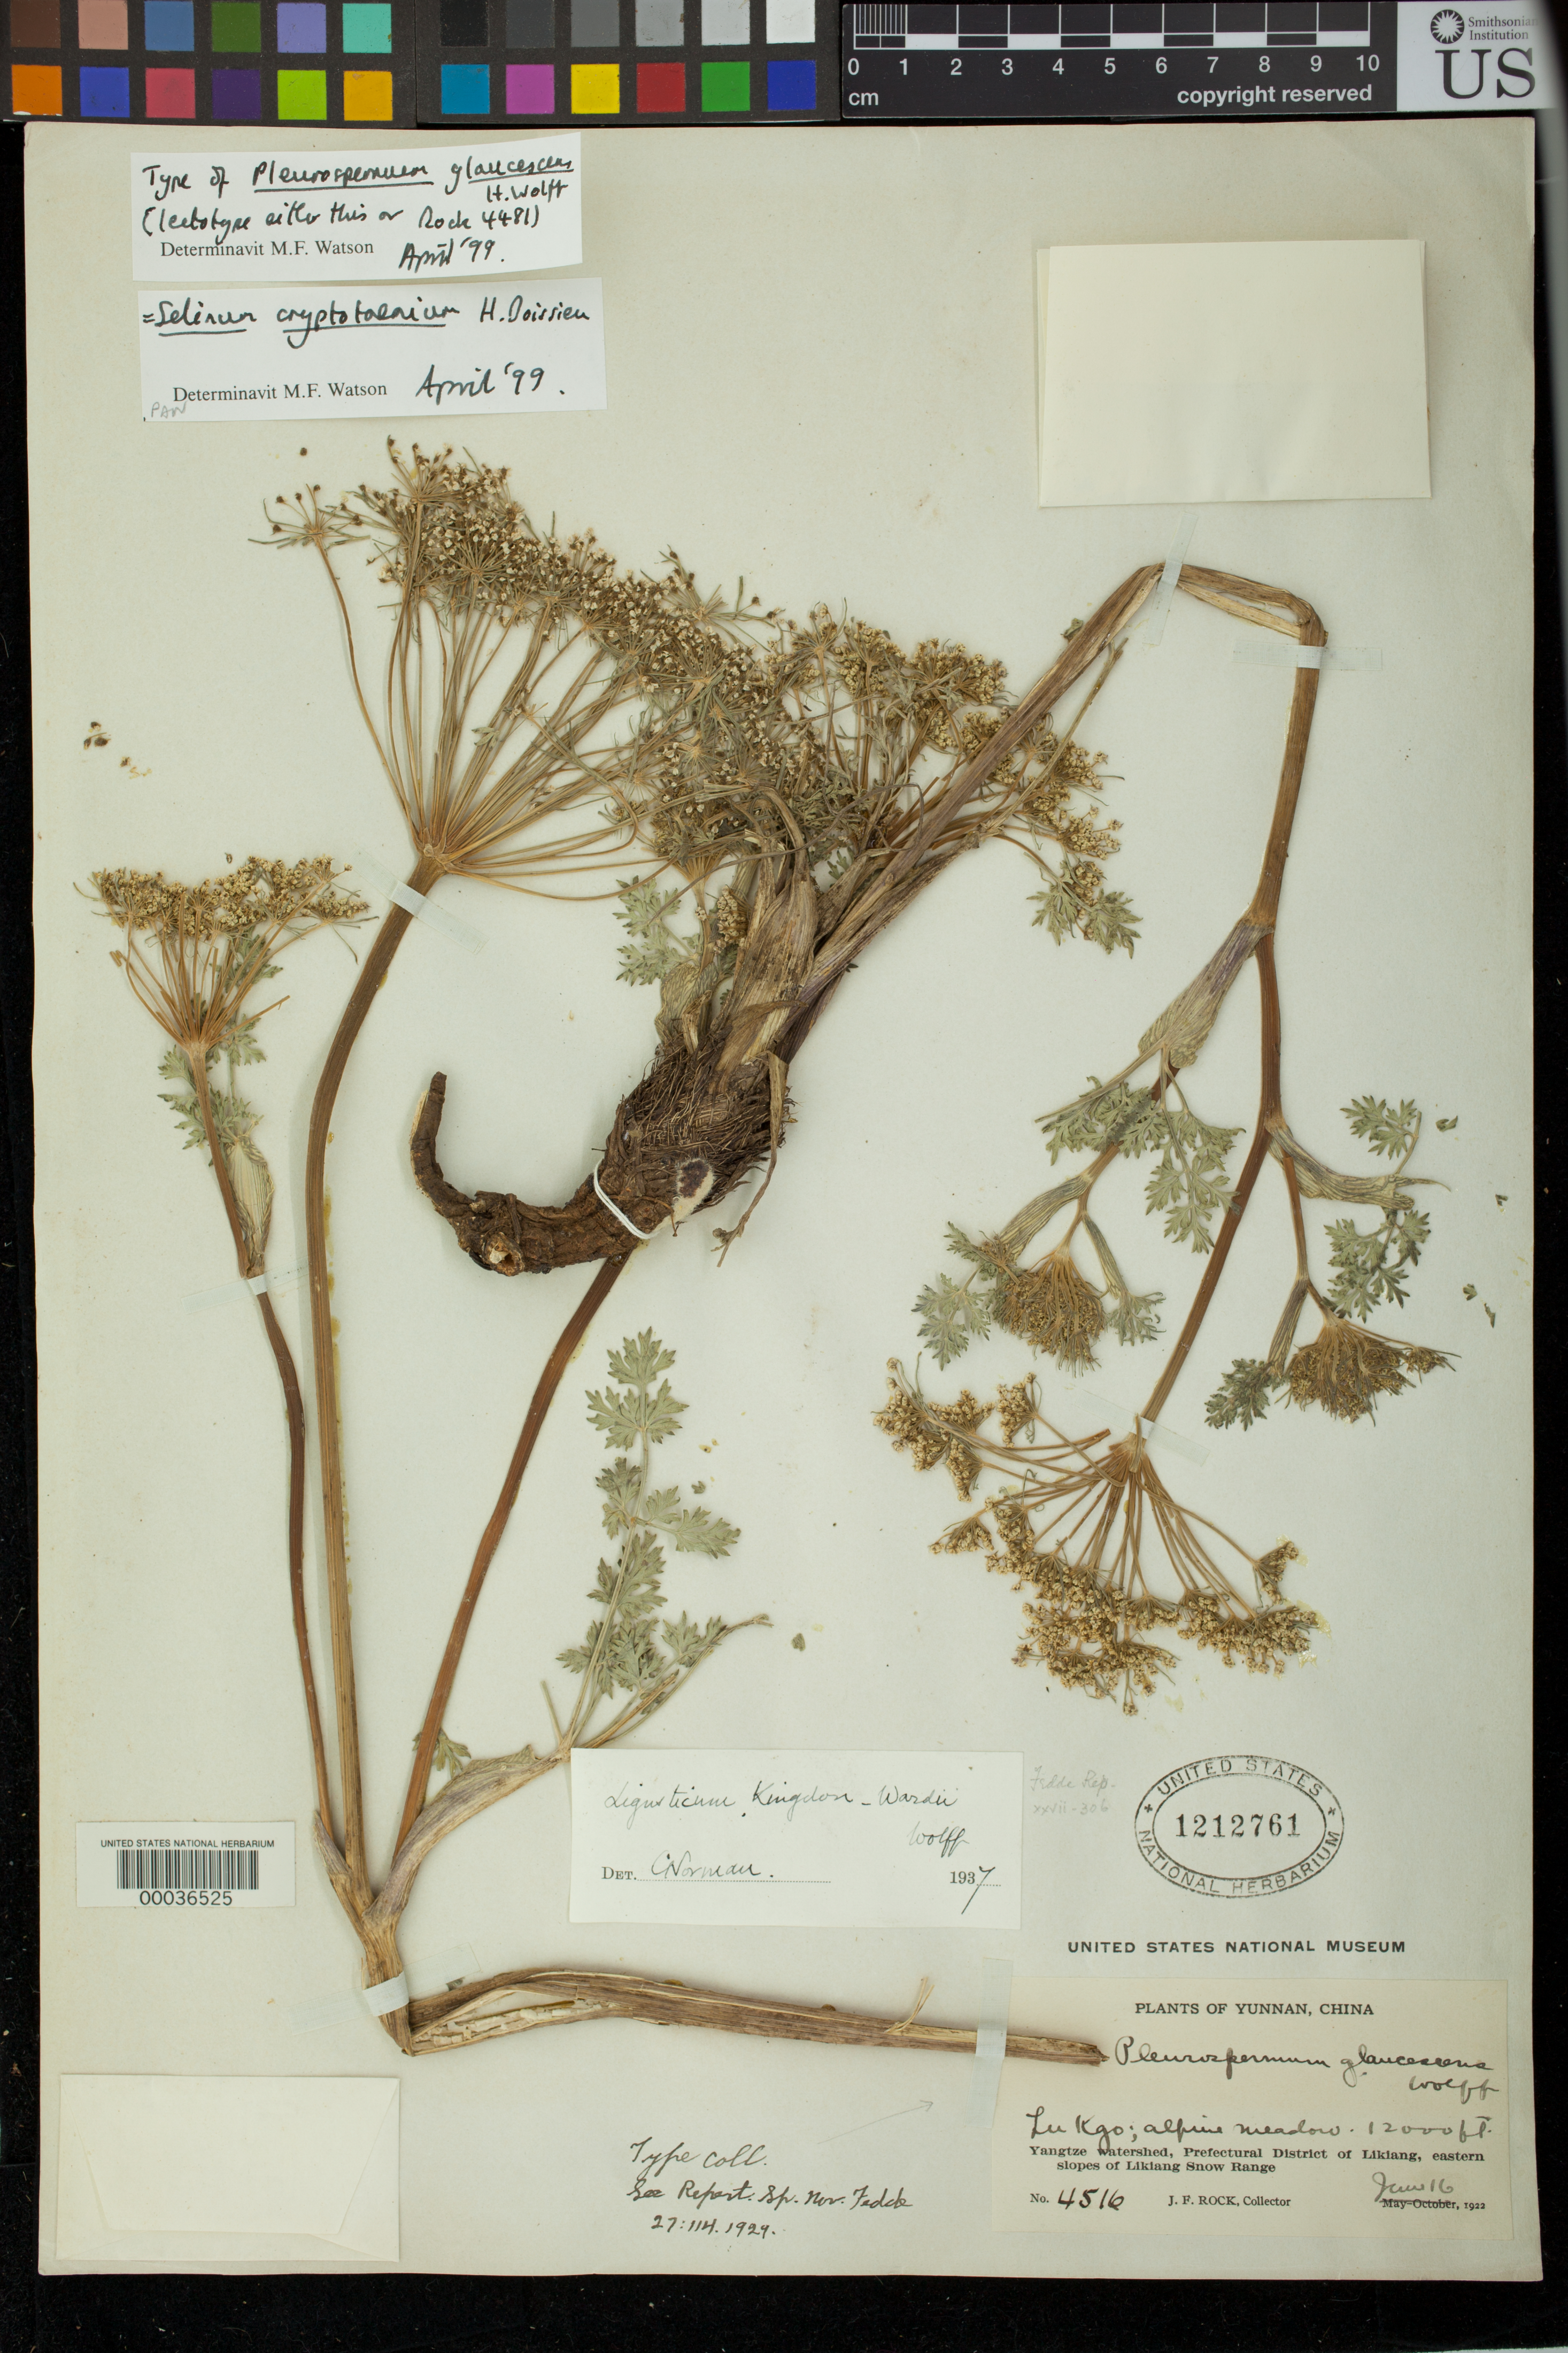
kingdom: Plantae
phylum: Tracheophyta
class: Magnoliopsida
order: Apiales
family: Apiaceae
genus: Pleurospermum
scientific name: Pleurospermum glaucescens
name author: H. Wolff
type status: Isosyntype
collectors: J. F. Rock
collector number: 4516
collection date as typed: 16 Jun 1922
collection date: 1922-06-16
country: China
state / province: Yunnan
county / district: Likiang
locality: Lu Kgo.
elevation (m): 3658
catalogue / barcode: US 1212761